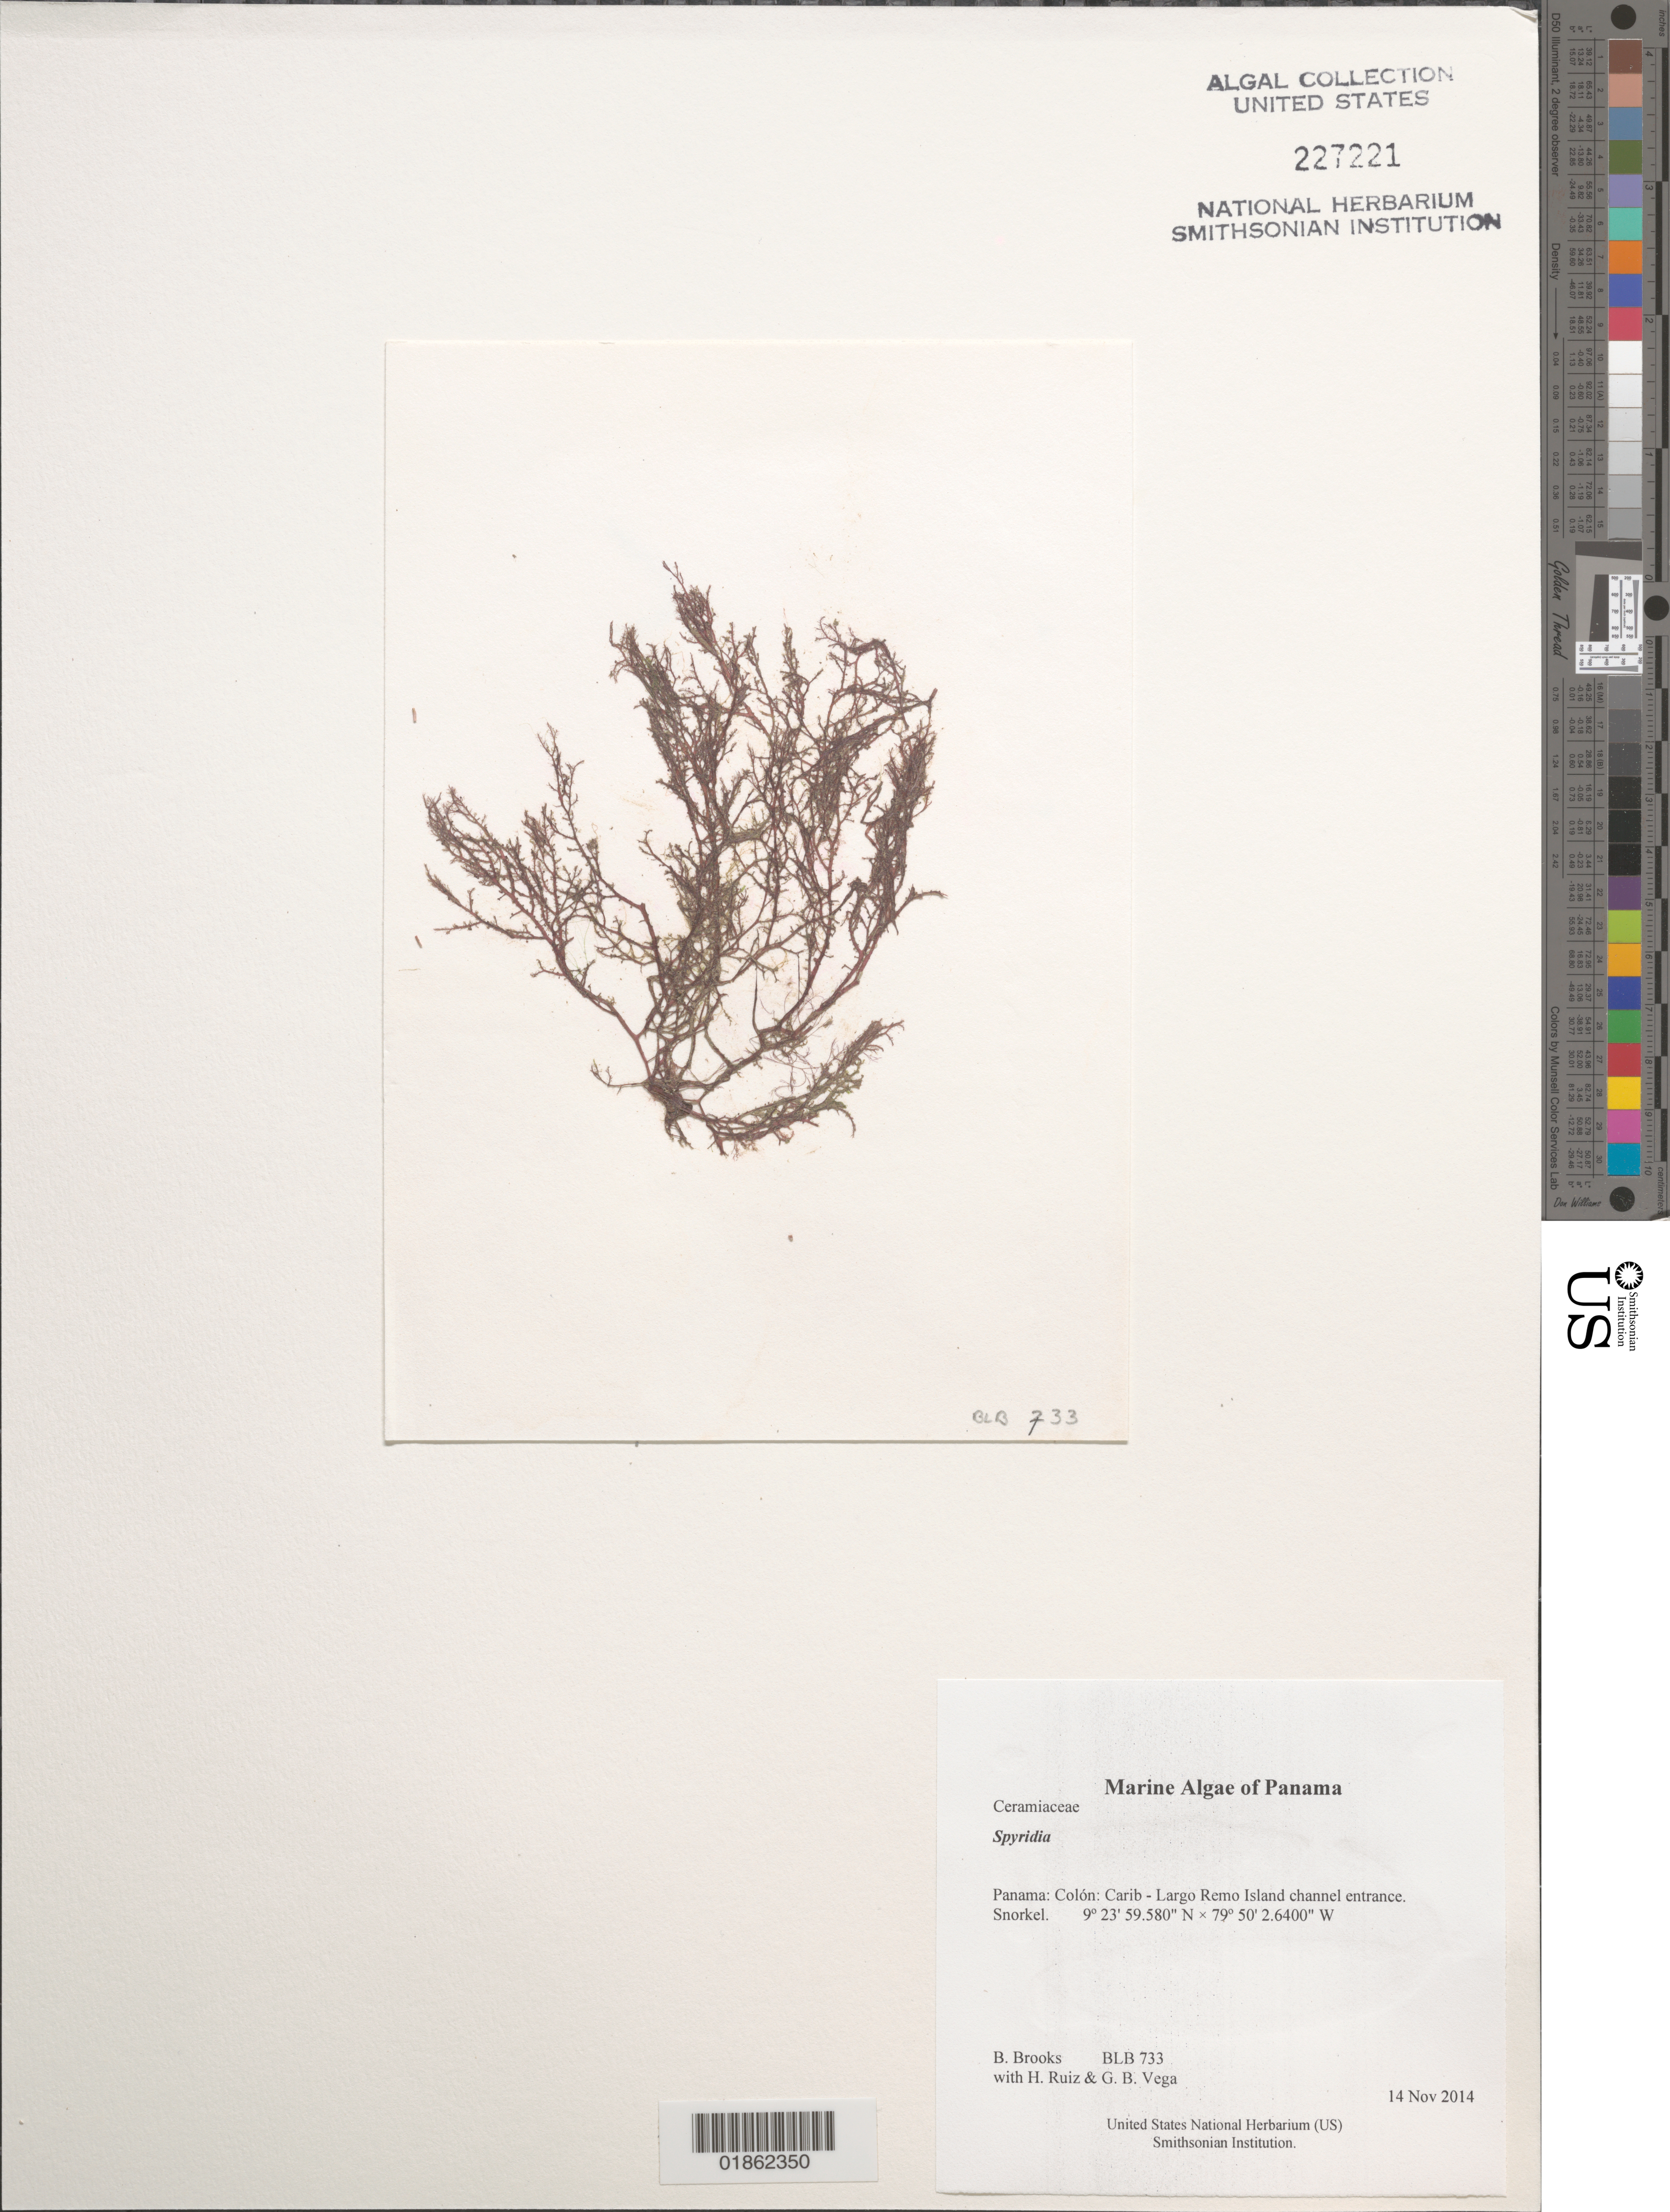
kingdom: Plantae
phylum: Rhodophyta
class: Florideophyceae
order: Ceramiales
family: Spyridiaceae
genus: Spyridia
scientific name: Spyridia sp.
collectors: B. Brooks, H. Ruiz & G. B. Vega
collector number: BLB 733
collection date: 2014-11-14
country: Panama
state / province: Colón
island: Largo Remo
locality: Carib - Largo Remo Island channel entrance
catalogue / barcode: US 227221